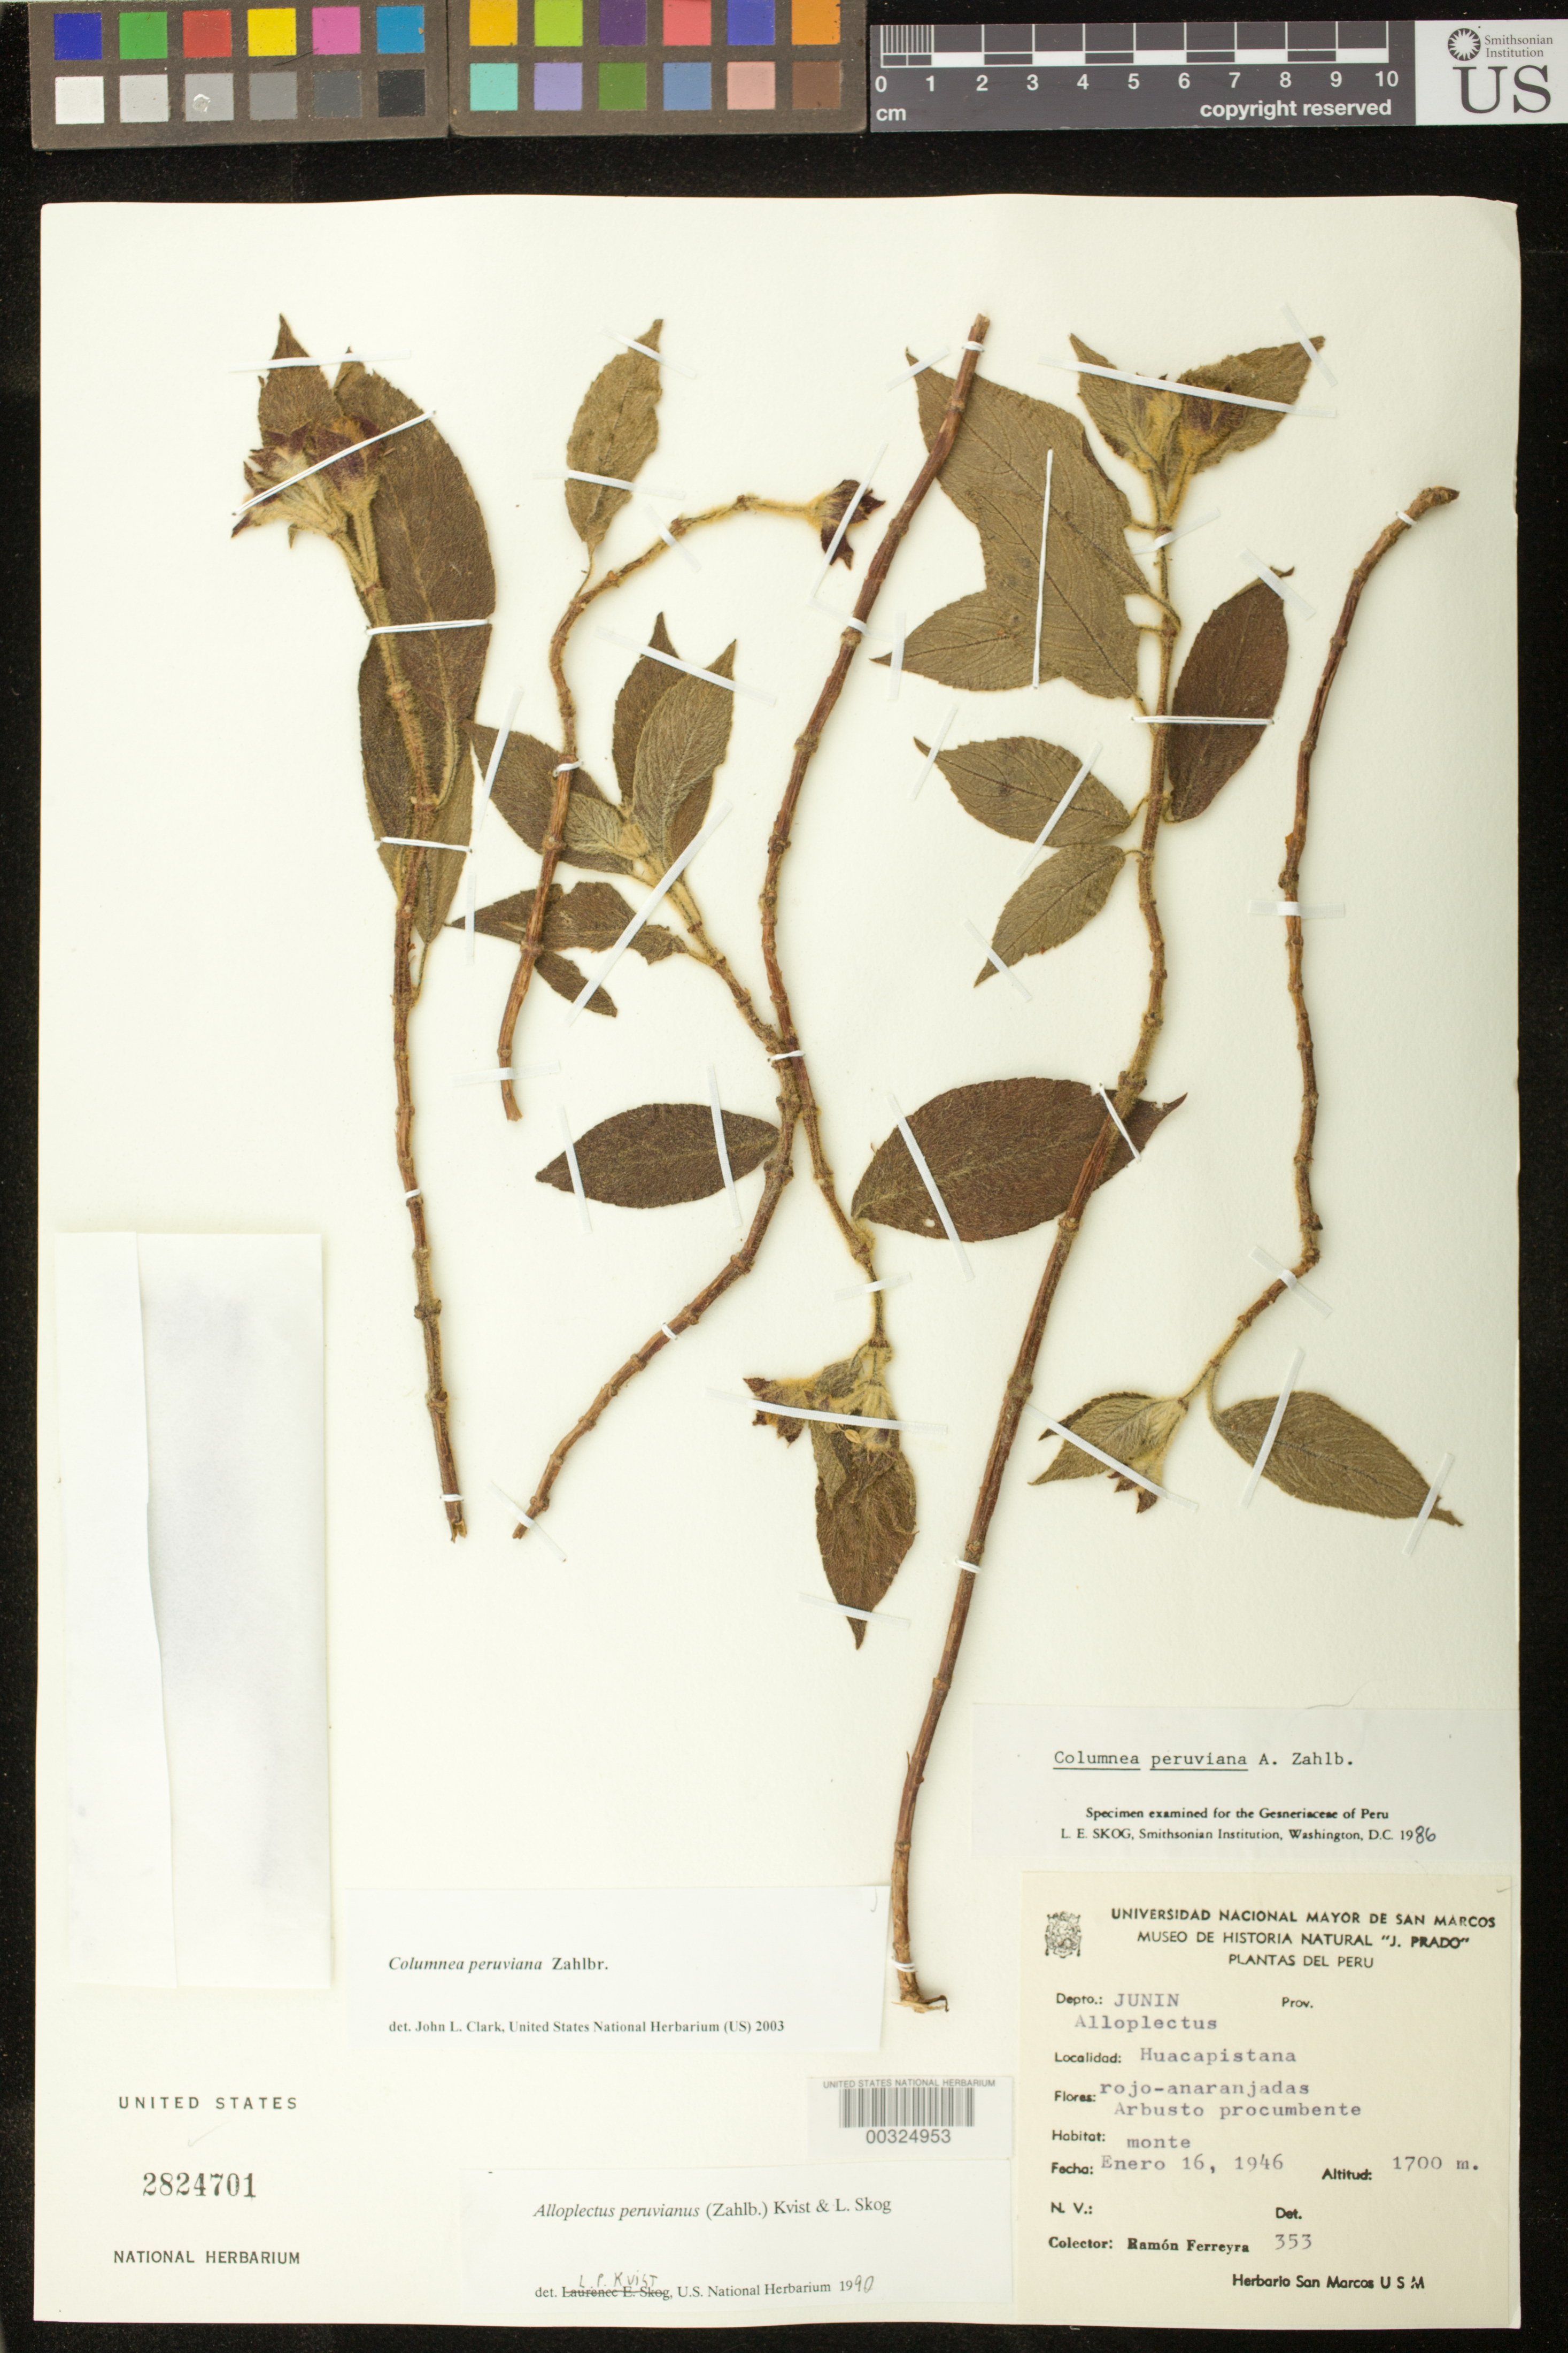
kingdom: Plantae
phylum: Tracheophyta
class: Magnoliopsida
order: Lamiales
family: Gesneriaceae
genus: Columnea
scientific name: Columnea peruviana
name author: Zahlbr.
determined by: Clark, J. L., (SEL), The Marie Selby Botanical Garden (UNITED STATES)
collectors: R. A. Ferreyra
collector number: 353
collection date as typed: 16 Jan 1946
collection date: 1946-01-16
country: Peru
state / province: Junín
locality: Huacapistana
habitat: monte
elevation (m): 1700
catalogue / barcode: US 2824701